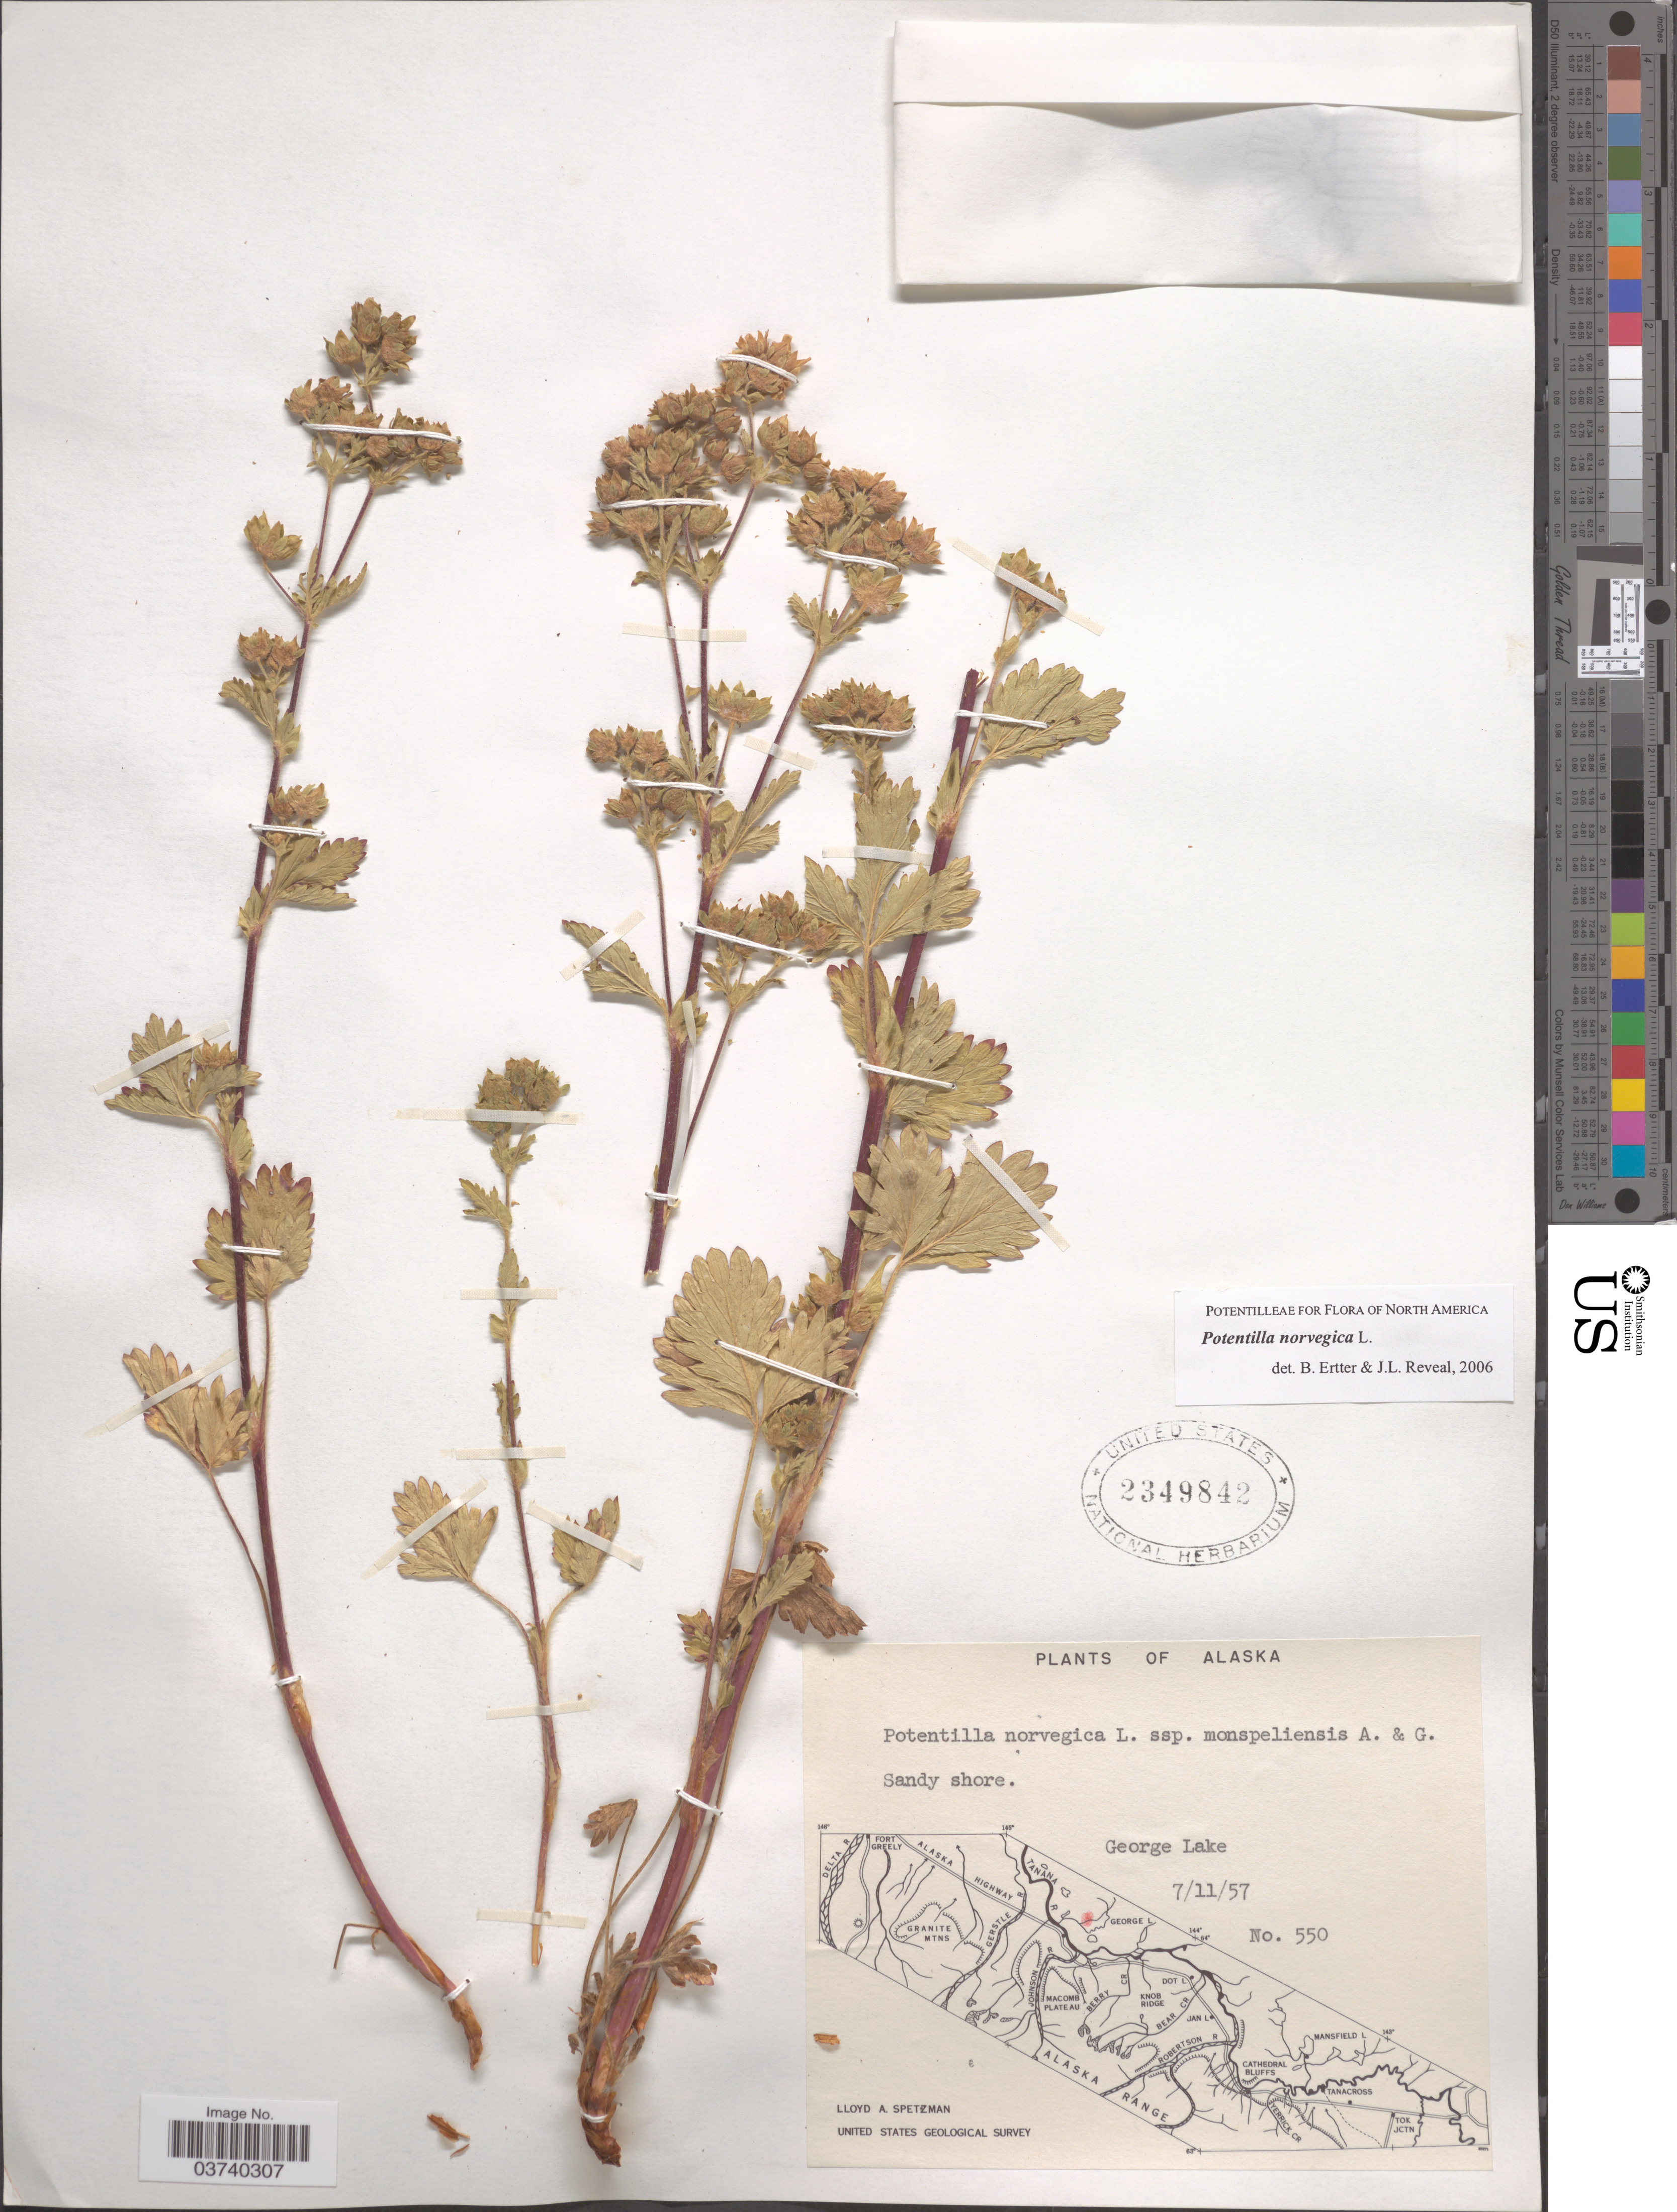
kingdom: Plantae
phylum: Tracheophyta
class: Magnoliopsida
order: Rosales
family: Rosaceae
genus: Potentilla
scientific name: Potentilla norvegica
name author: L.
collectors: L. Spetzman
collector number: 550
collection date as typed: Transcribed d/m/y: 11/7/57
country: United States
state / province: Alaska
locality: George Lake.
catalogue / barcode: US 2349842